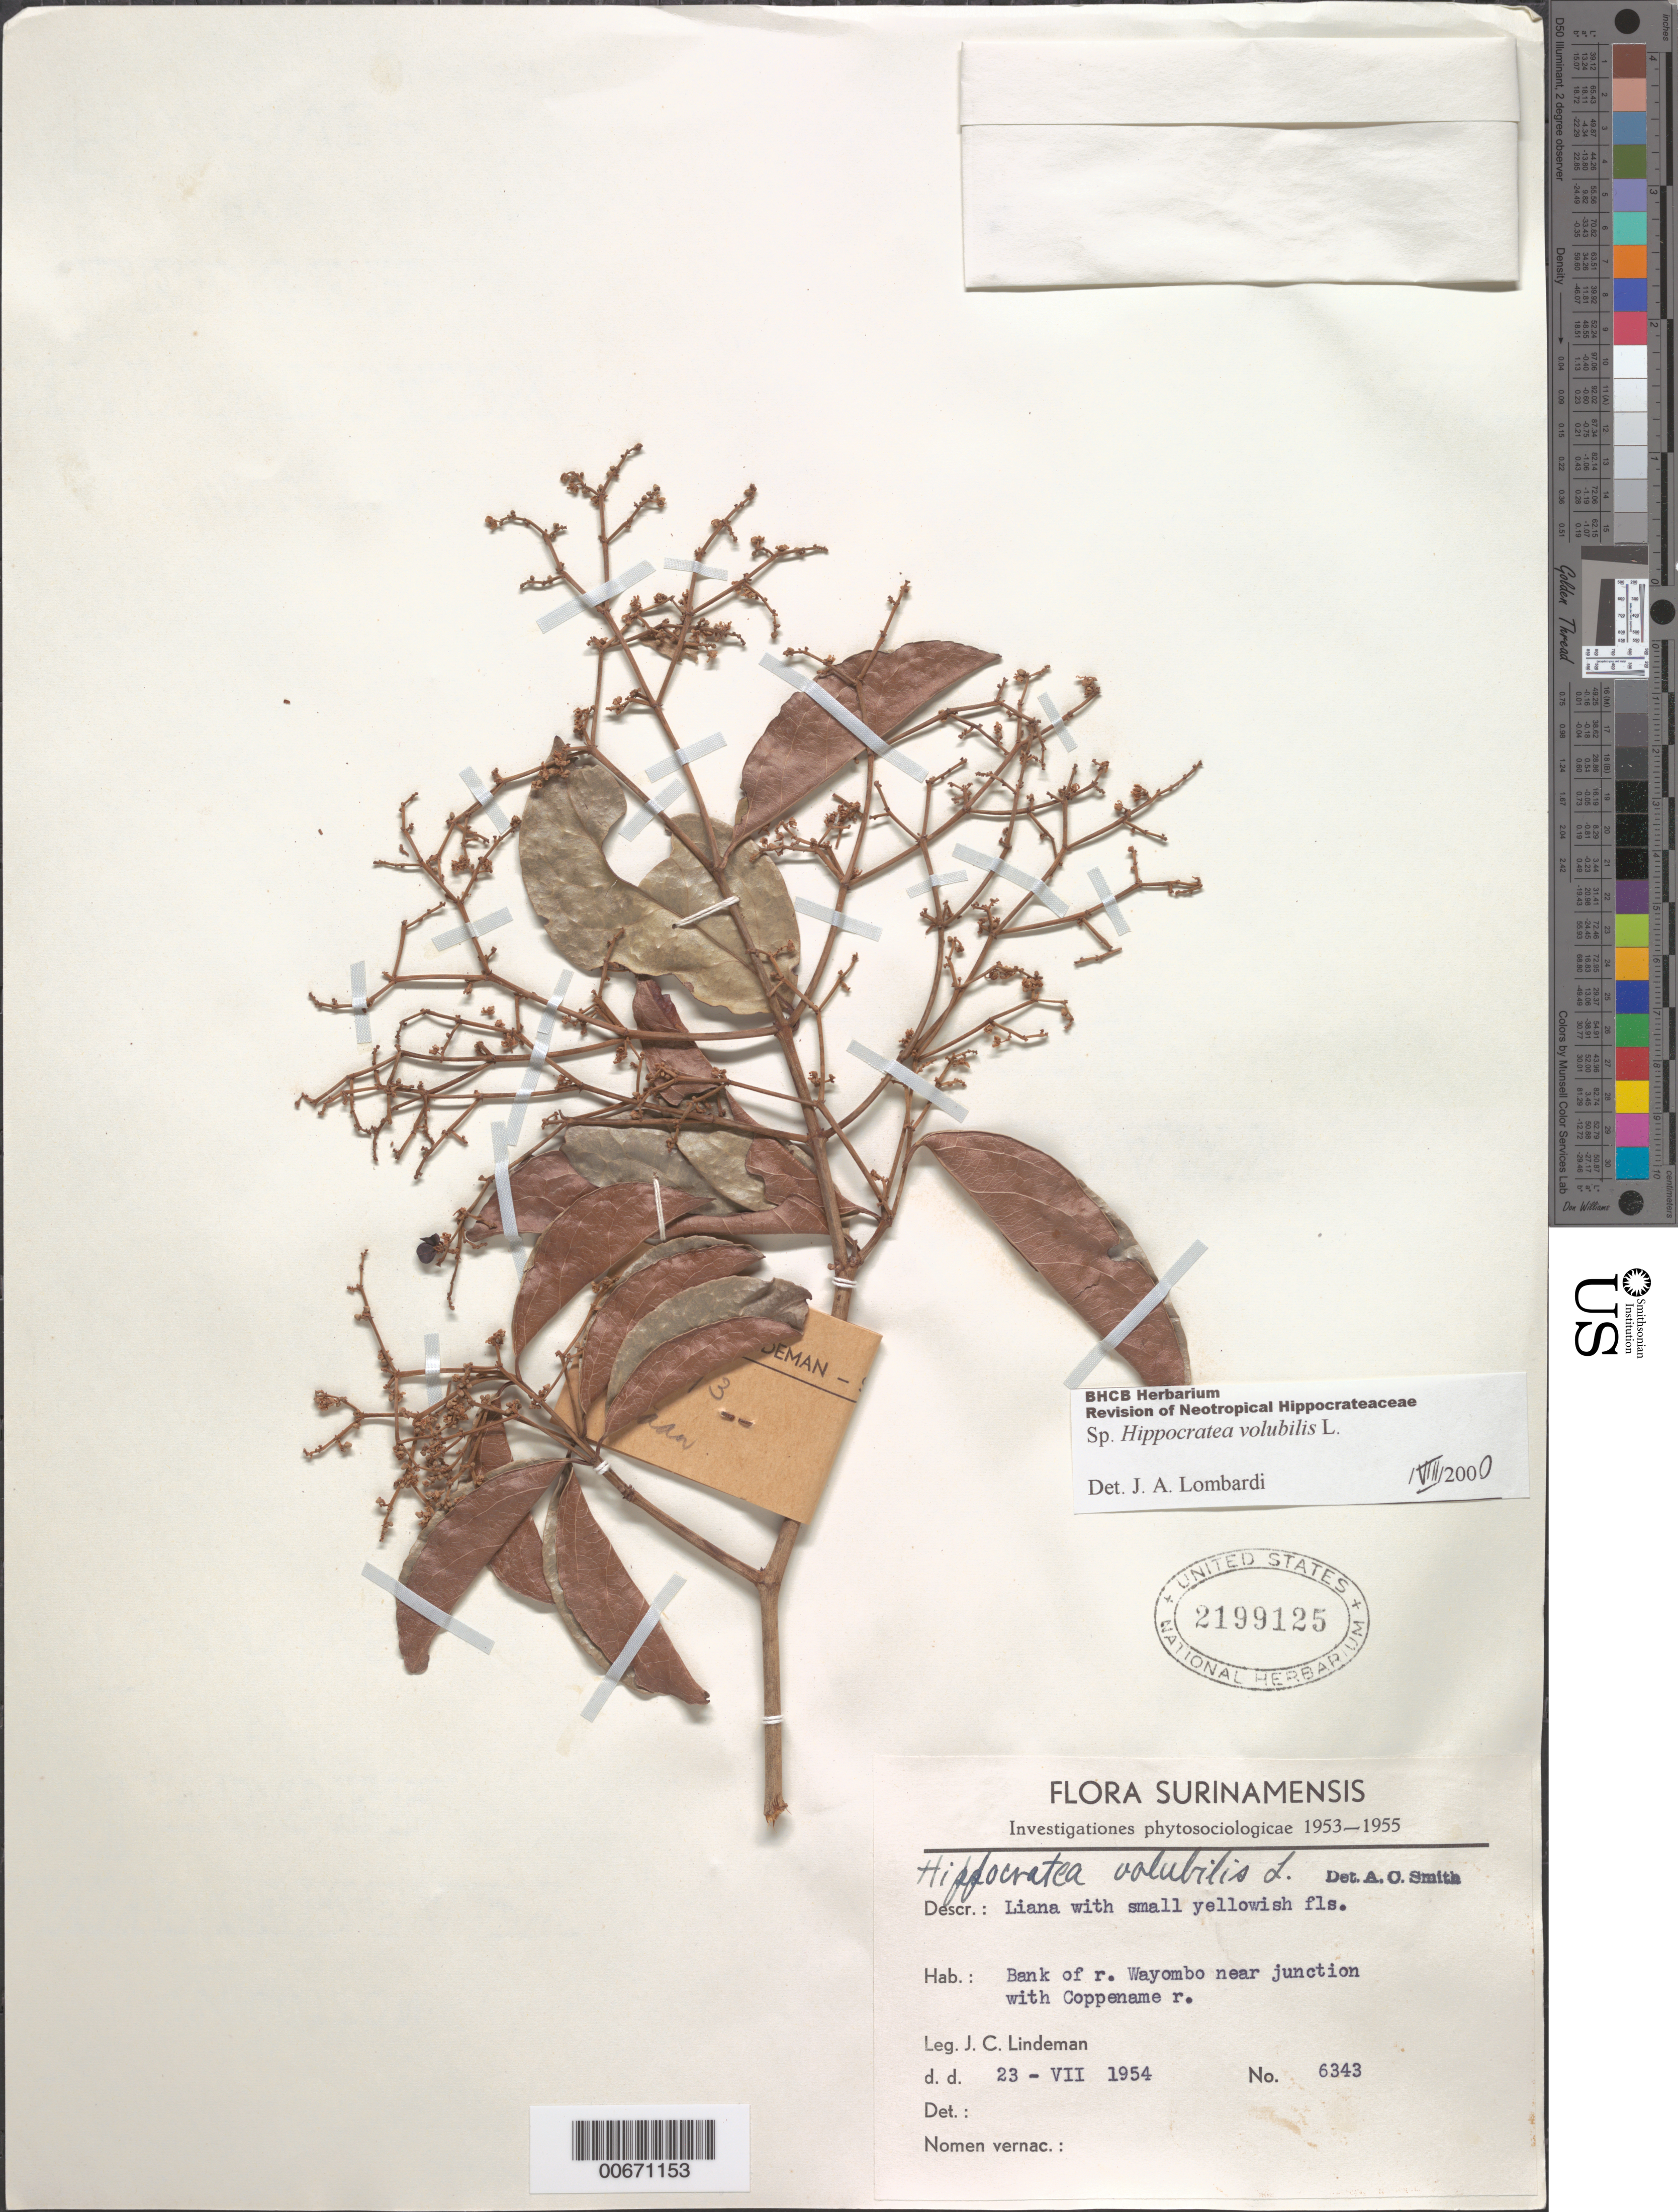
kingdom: Plantae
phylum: Tracheophyta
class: Magnoliopsida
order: Celastrales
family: Celastraceae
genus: Hippocratea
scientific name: Hippocratea volubilis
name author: L.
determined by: Lombardi, Julio A.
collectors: J. C. Lindeman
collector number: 6343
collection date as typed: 23-Jul-54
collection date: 1954-07-23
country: Suriname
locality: Wayombo R., near junction with Coppename R.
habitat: Riverbank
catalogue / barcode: US 2199125